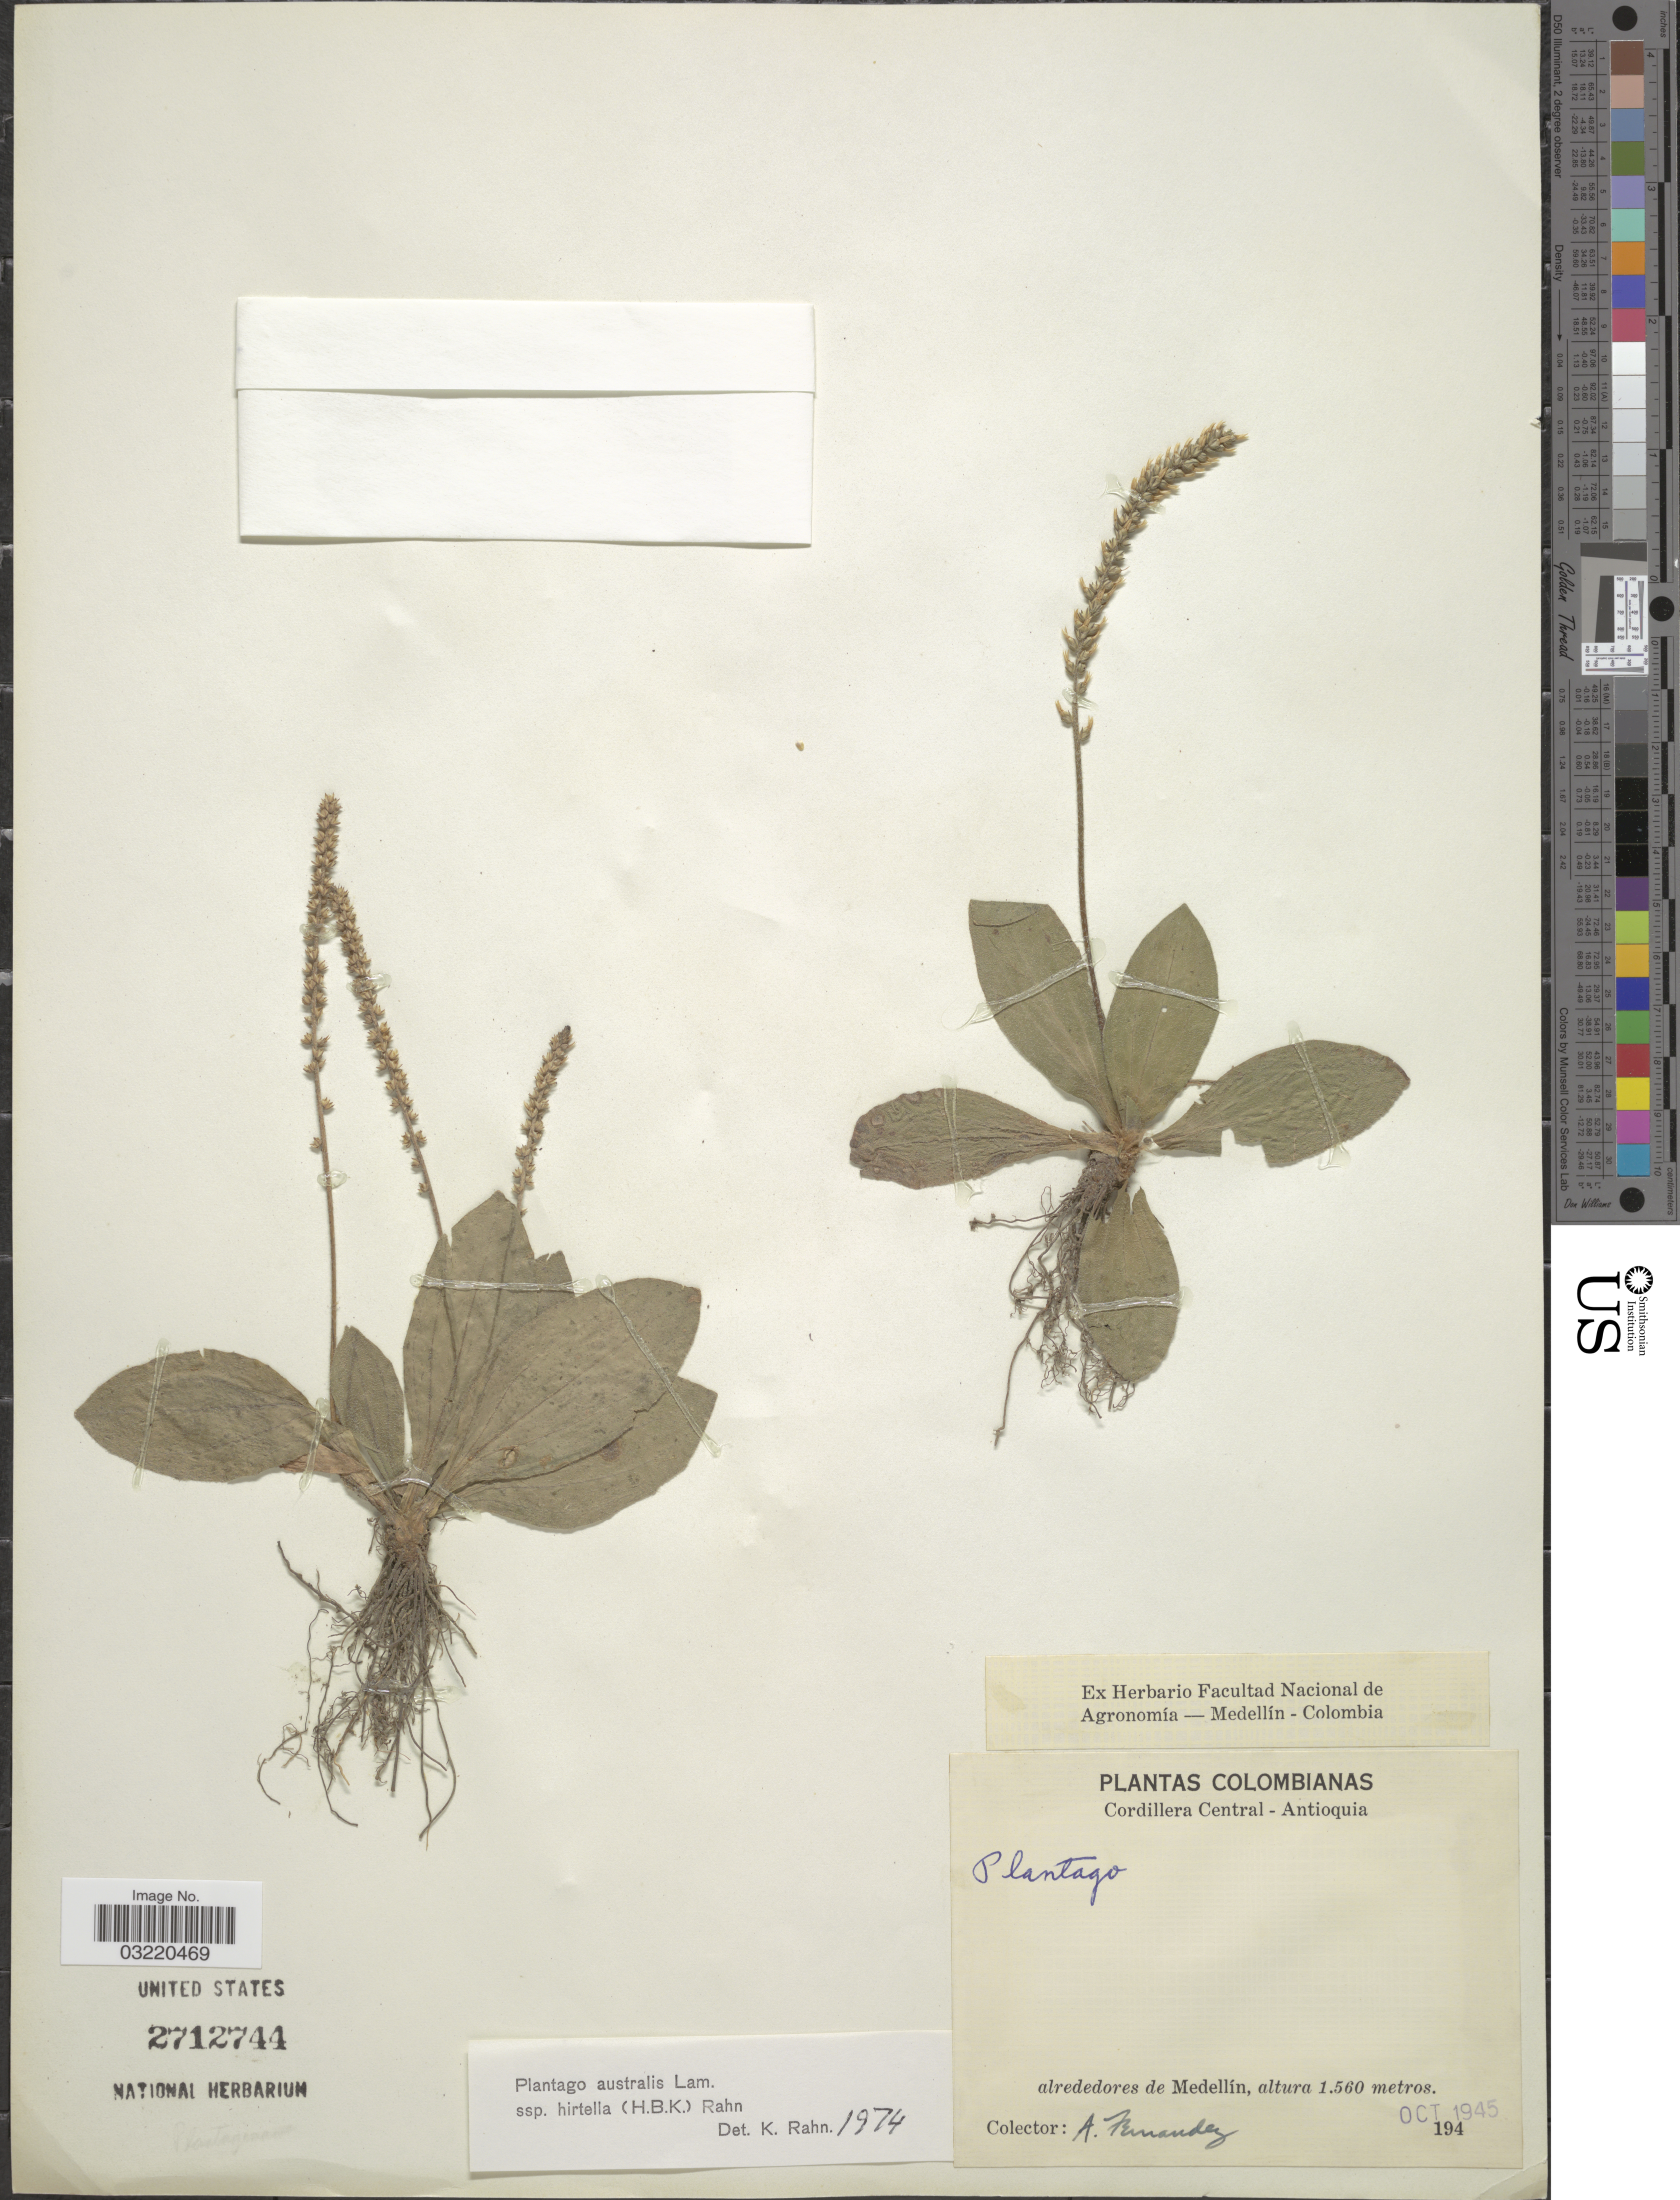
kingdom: Plantae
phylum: Tracheophyta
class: Magnoliopsida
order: Lamiales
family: Plantaginaceae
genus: Plantago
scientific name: Plantago australis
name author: Lam.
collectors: A. Fernandez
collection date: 1945-10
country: Colombia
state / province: Antioquia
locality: Cordillera Central. Alrededores de Medellín.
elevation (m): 1560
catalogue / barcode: US 2712744